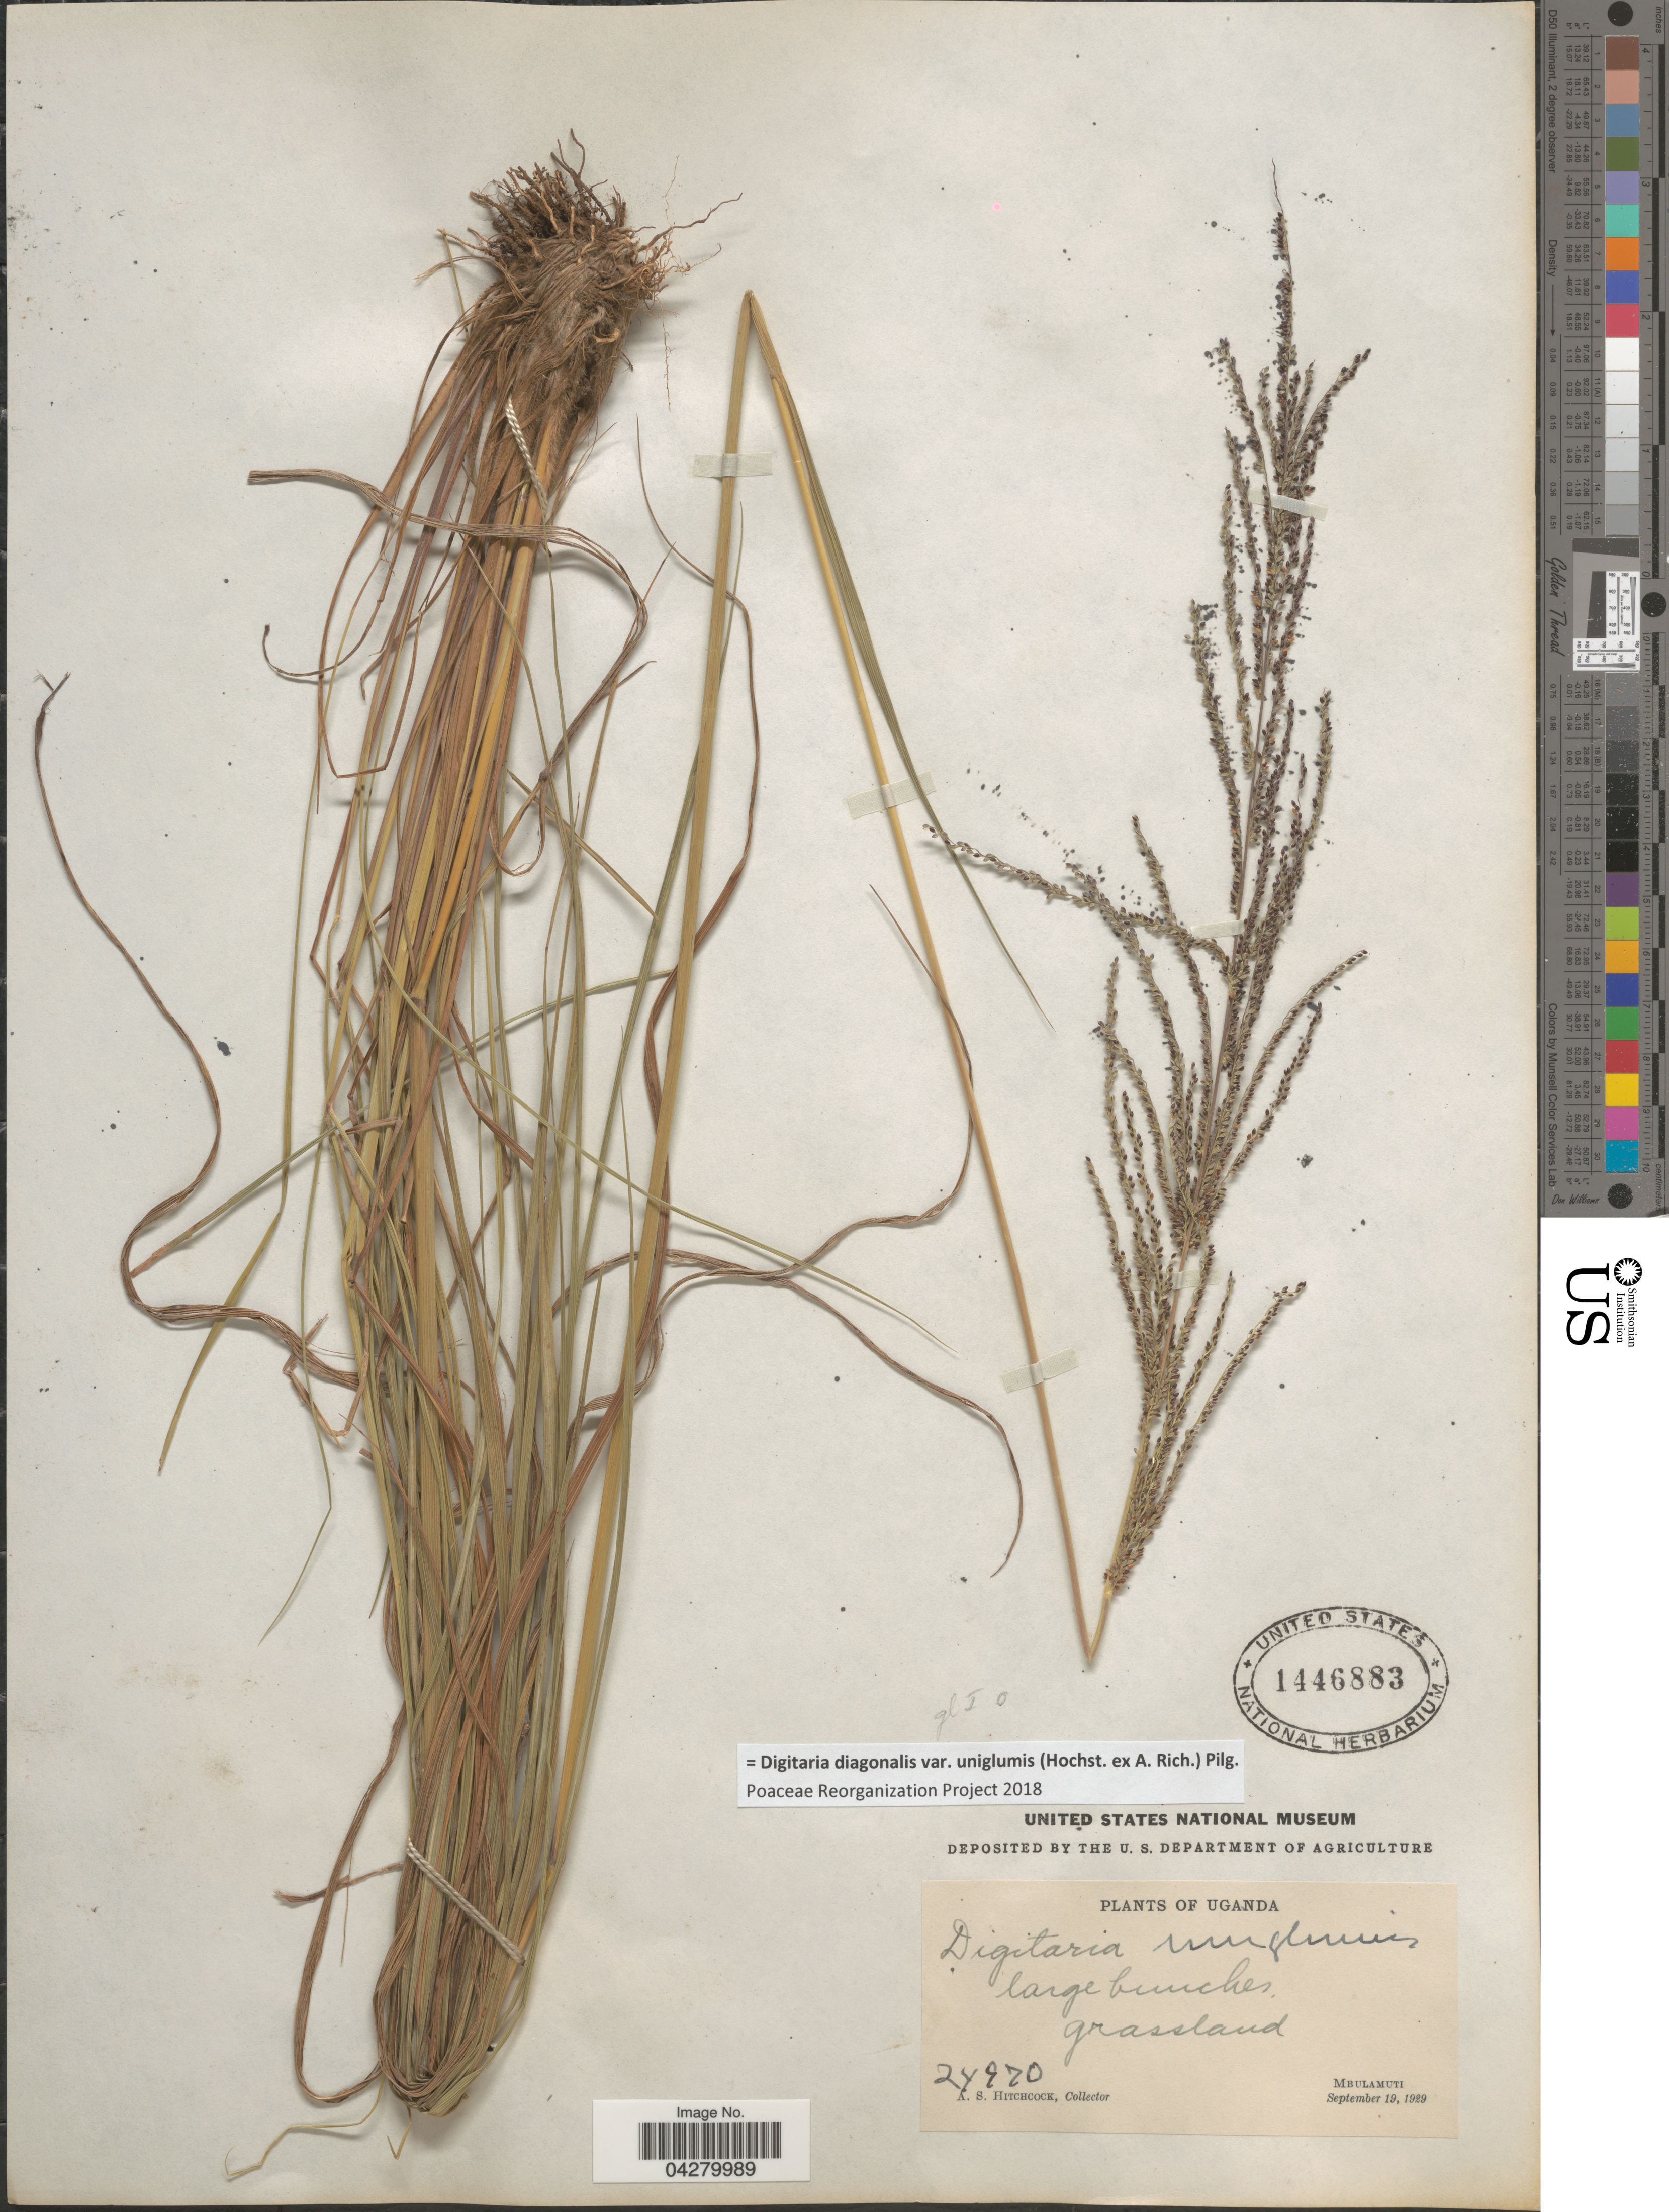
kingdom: Plantae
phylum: Tracheophyta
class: Liliopsida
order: Poales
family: Poaceae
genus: Digitaria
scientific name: Digitaria diagonalis var. uniglumis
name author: (Hochst. ex A. Rich.) Pilg.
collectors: A. S. Hitchcock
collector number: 24970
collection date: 1929-09-19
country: Uganda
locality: Mbulamuti.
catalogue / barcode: US 1446883